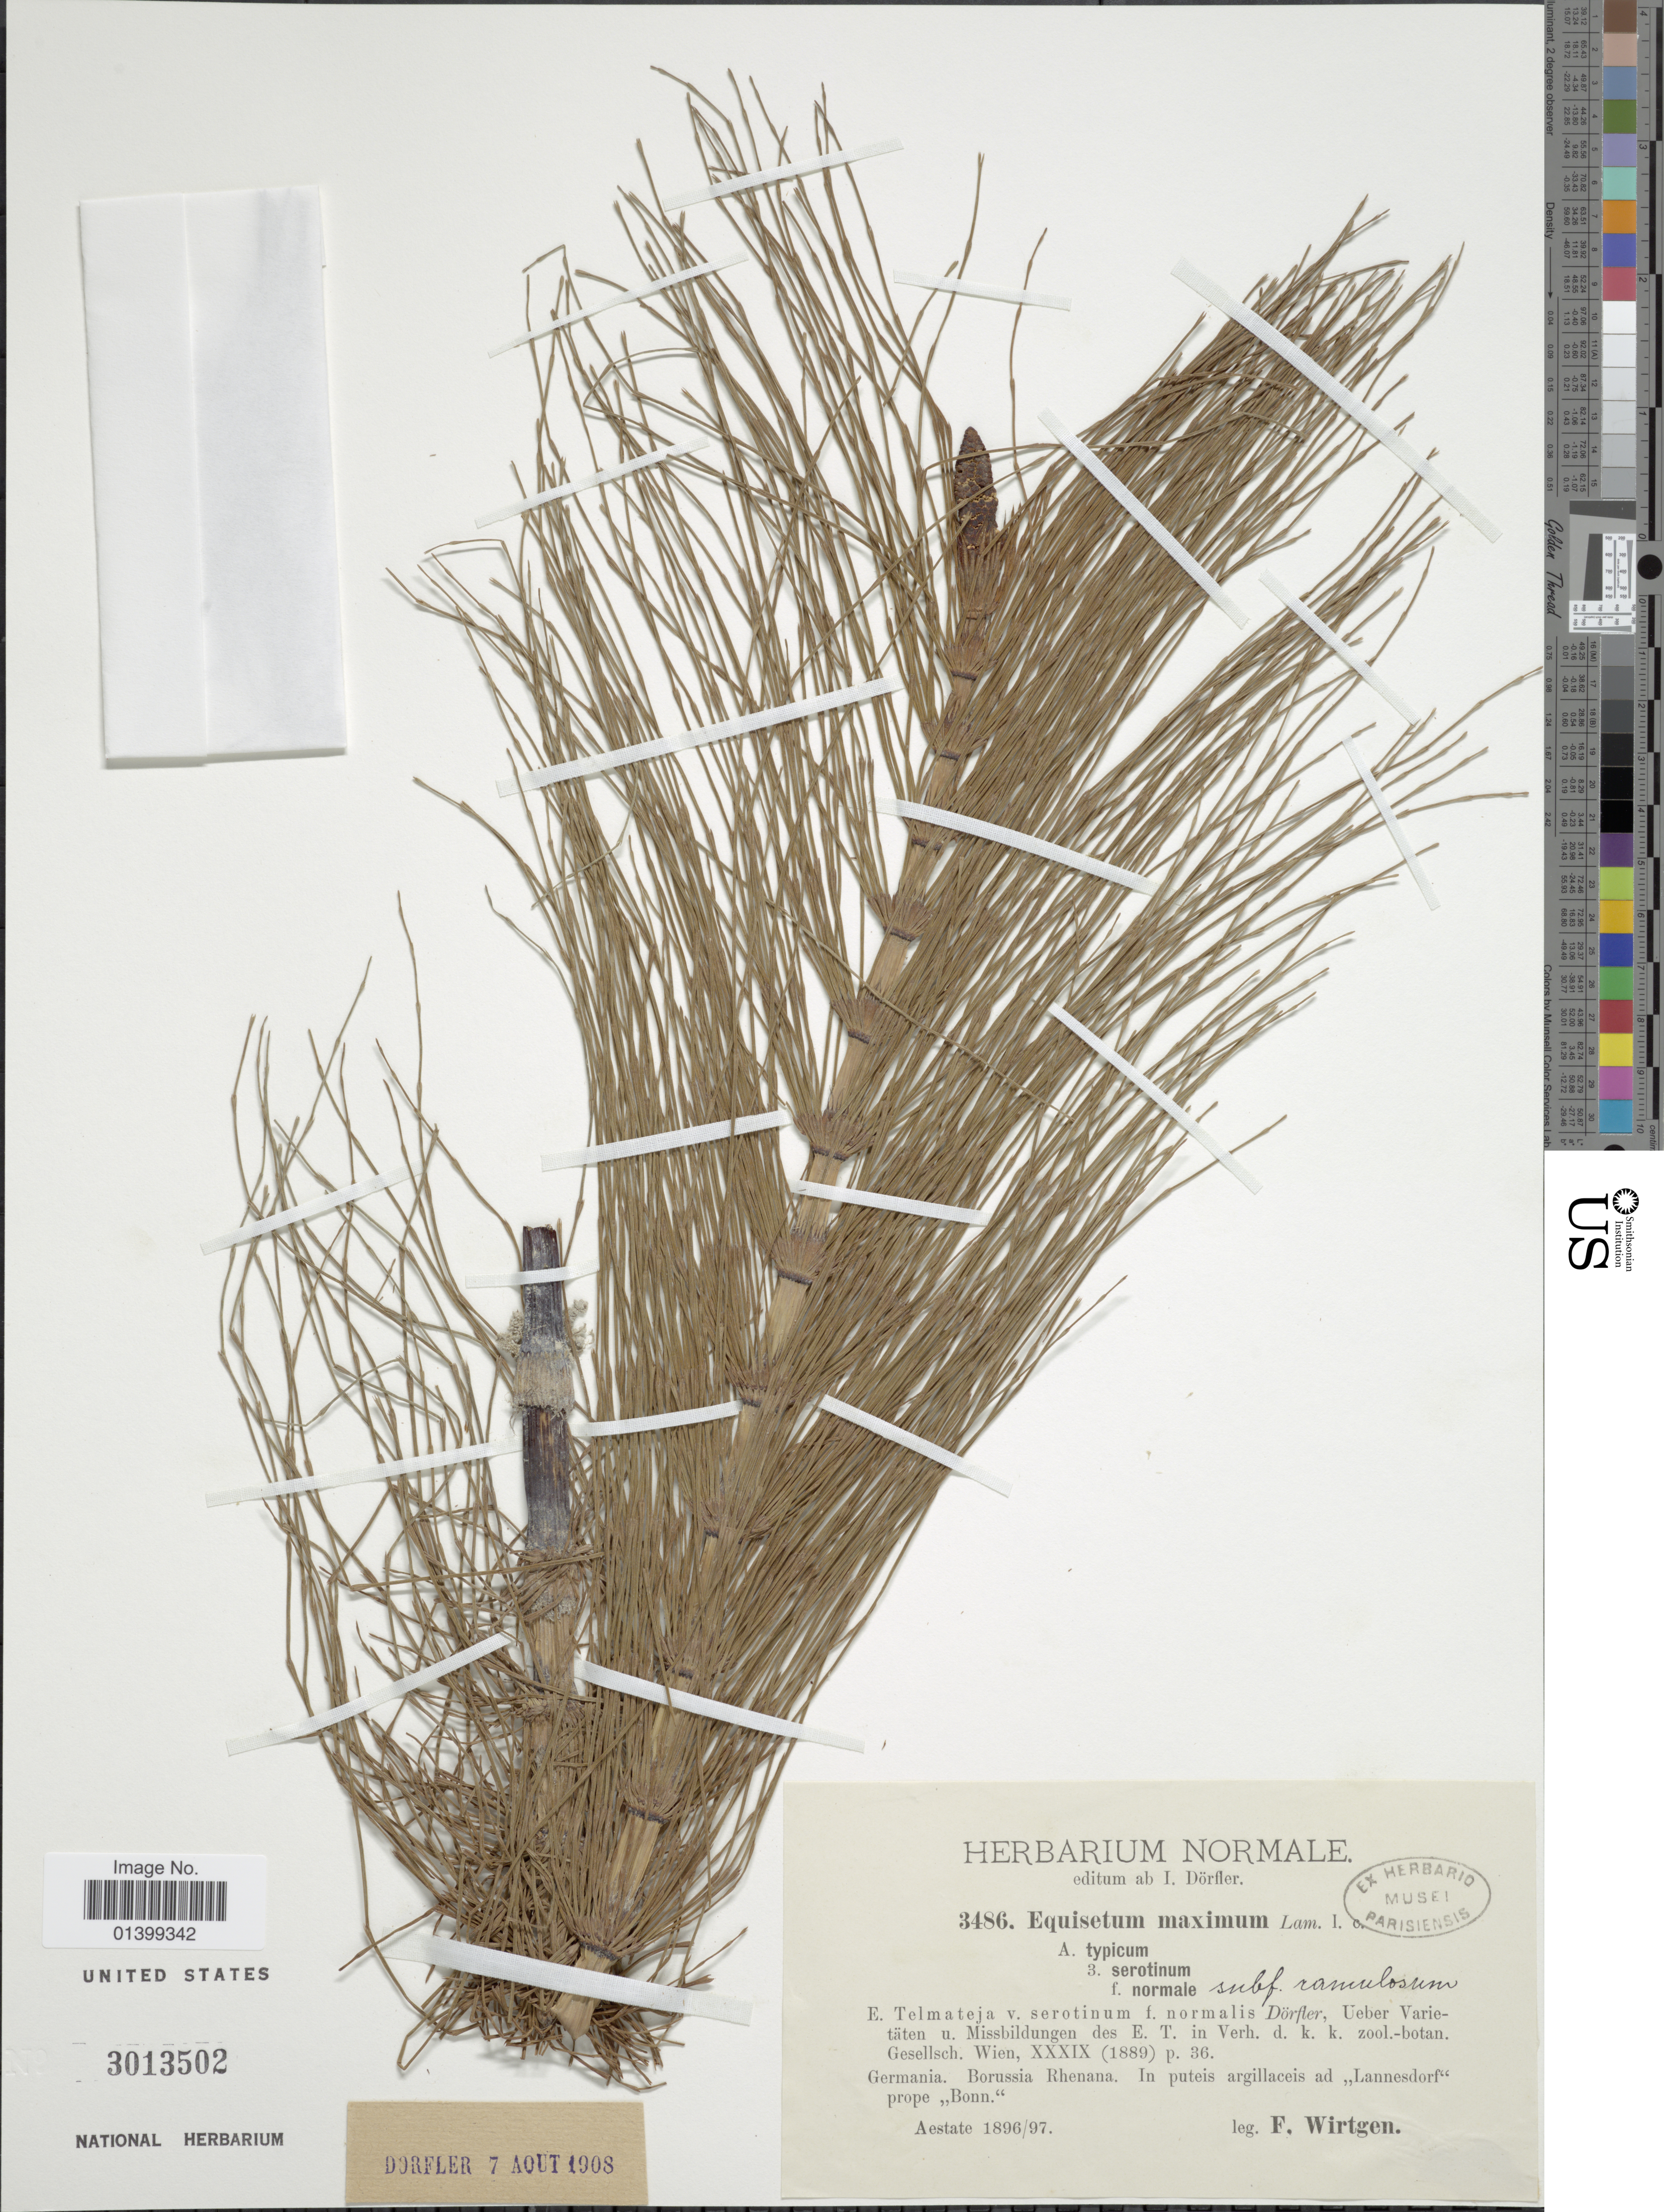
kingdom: Plantae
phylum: Tracheophyta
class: Polypodiopsida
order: Equisetales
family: Equisetaceae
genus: Equisetum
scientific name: Equisetum telmateia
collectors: F. Wirtgen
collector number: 3486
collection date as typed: Aestate 1896/1897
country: Germany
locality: Germania. Borussia Rhenana. In puteis argillaceis ad ,,Lannesdorf" prope ,,Bonn"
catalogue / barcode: US 3013502